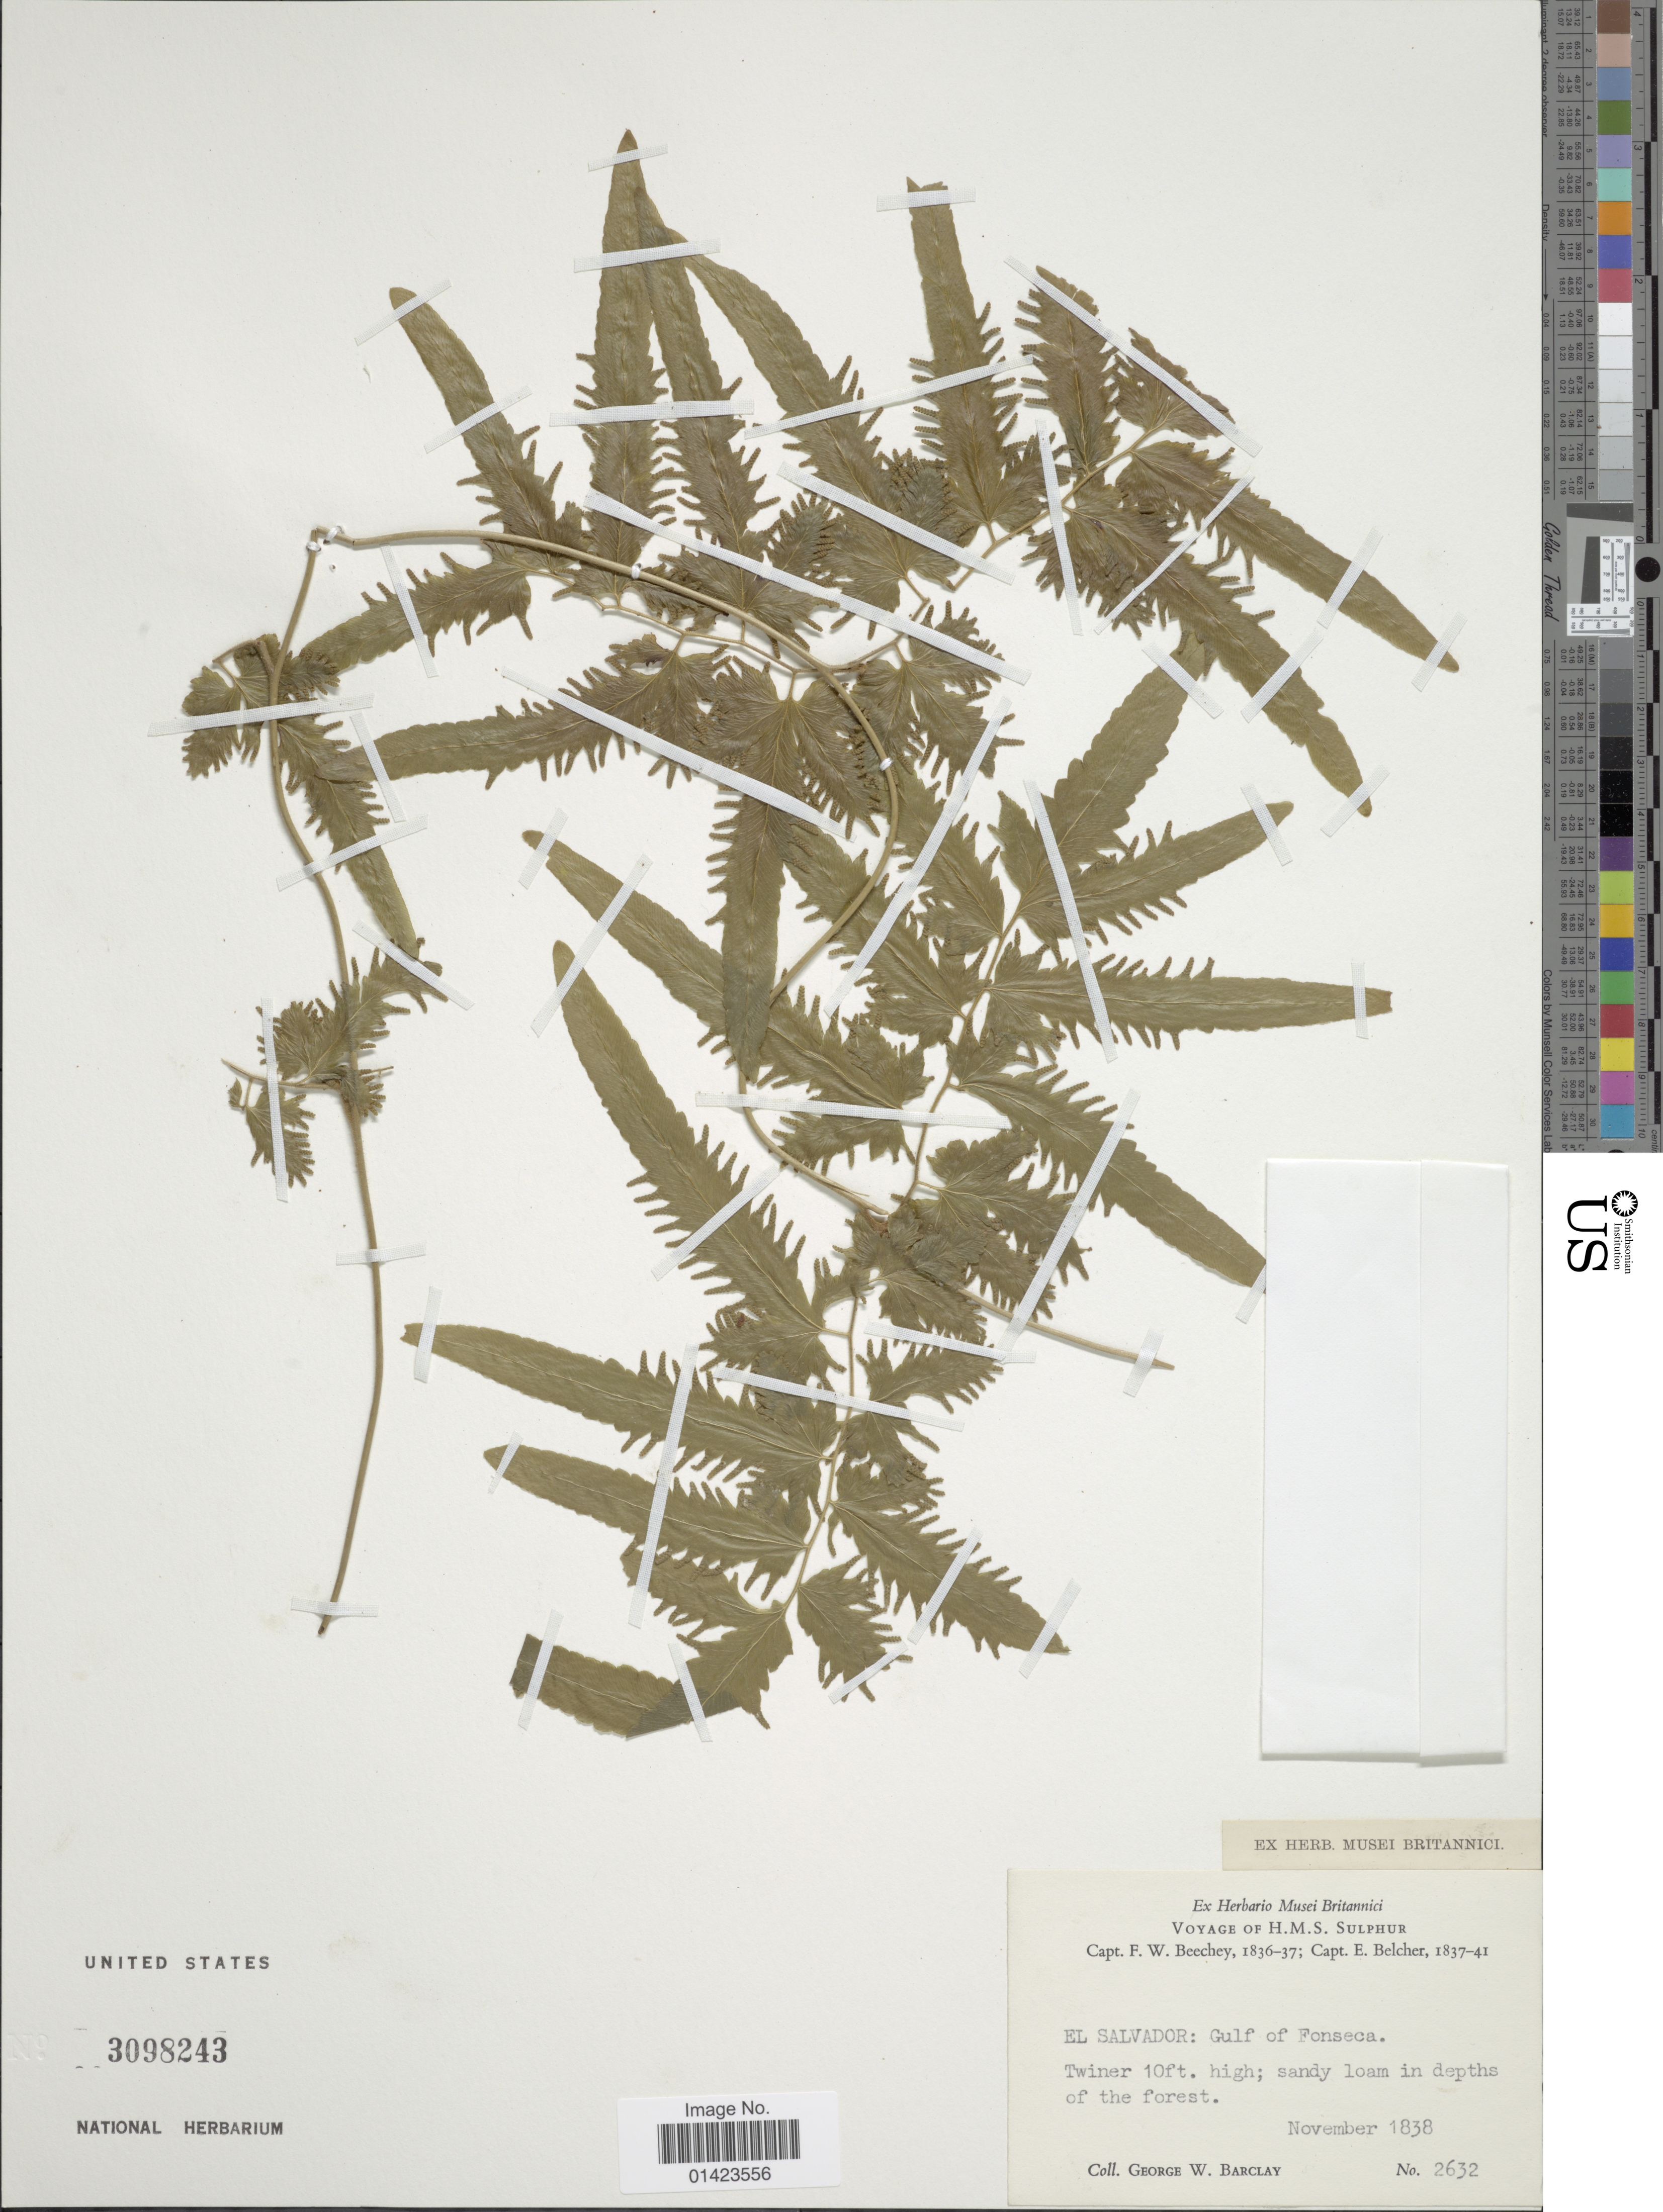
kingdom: Plantae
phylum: Tracheophyta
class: Polypodiopsida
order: Schizaeales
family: Lygodiaceae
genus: Lygodium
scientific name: Lygodium sp.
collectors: G. W. Barclay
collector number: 2632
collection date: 1838-11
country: El Salvador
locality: El Salvador: Gulf of Fonseca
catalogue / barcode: US 3098243